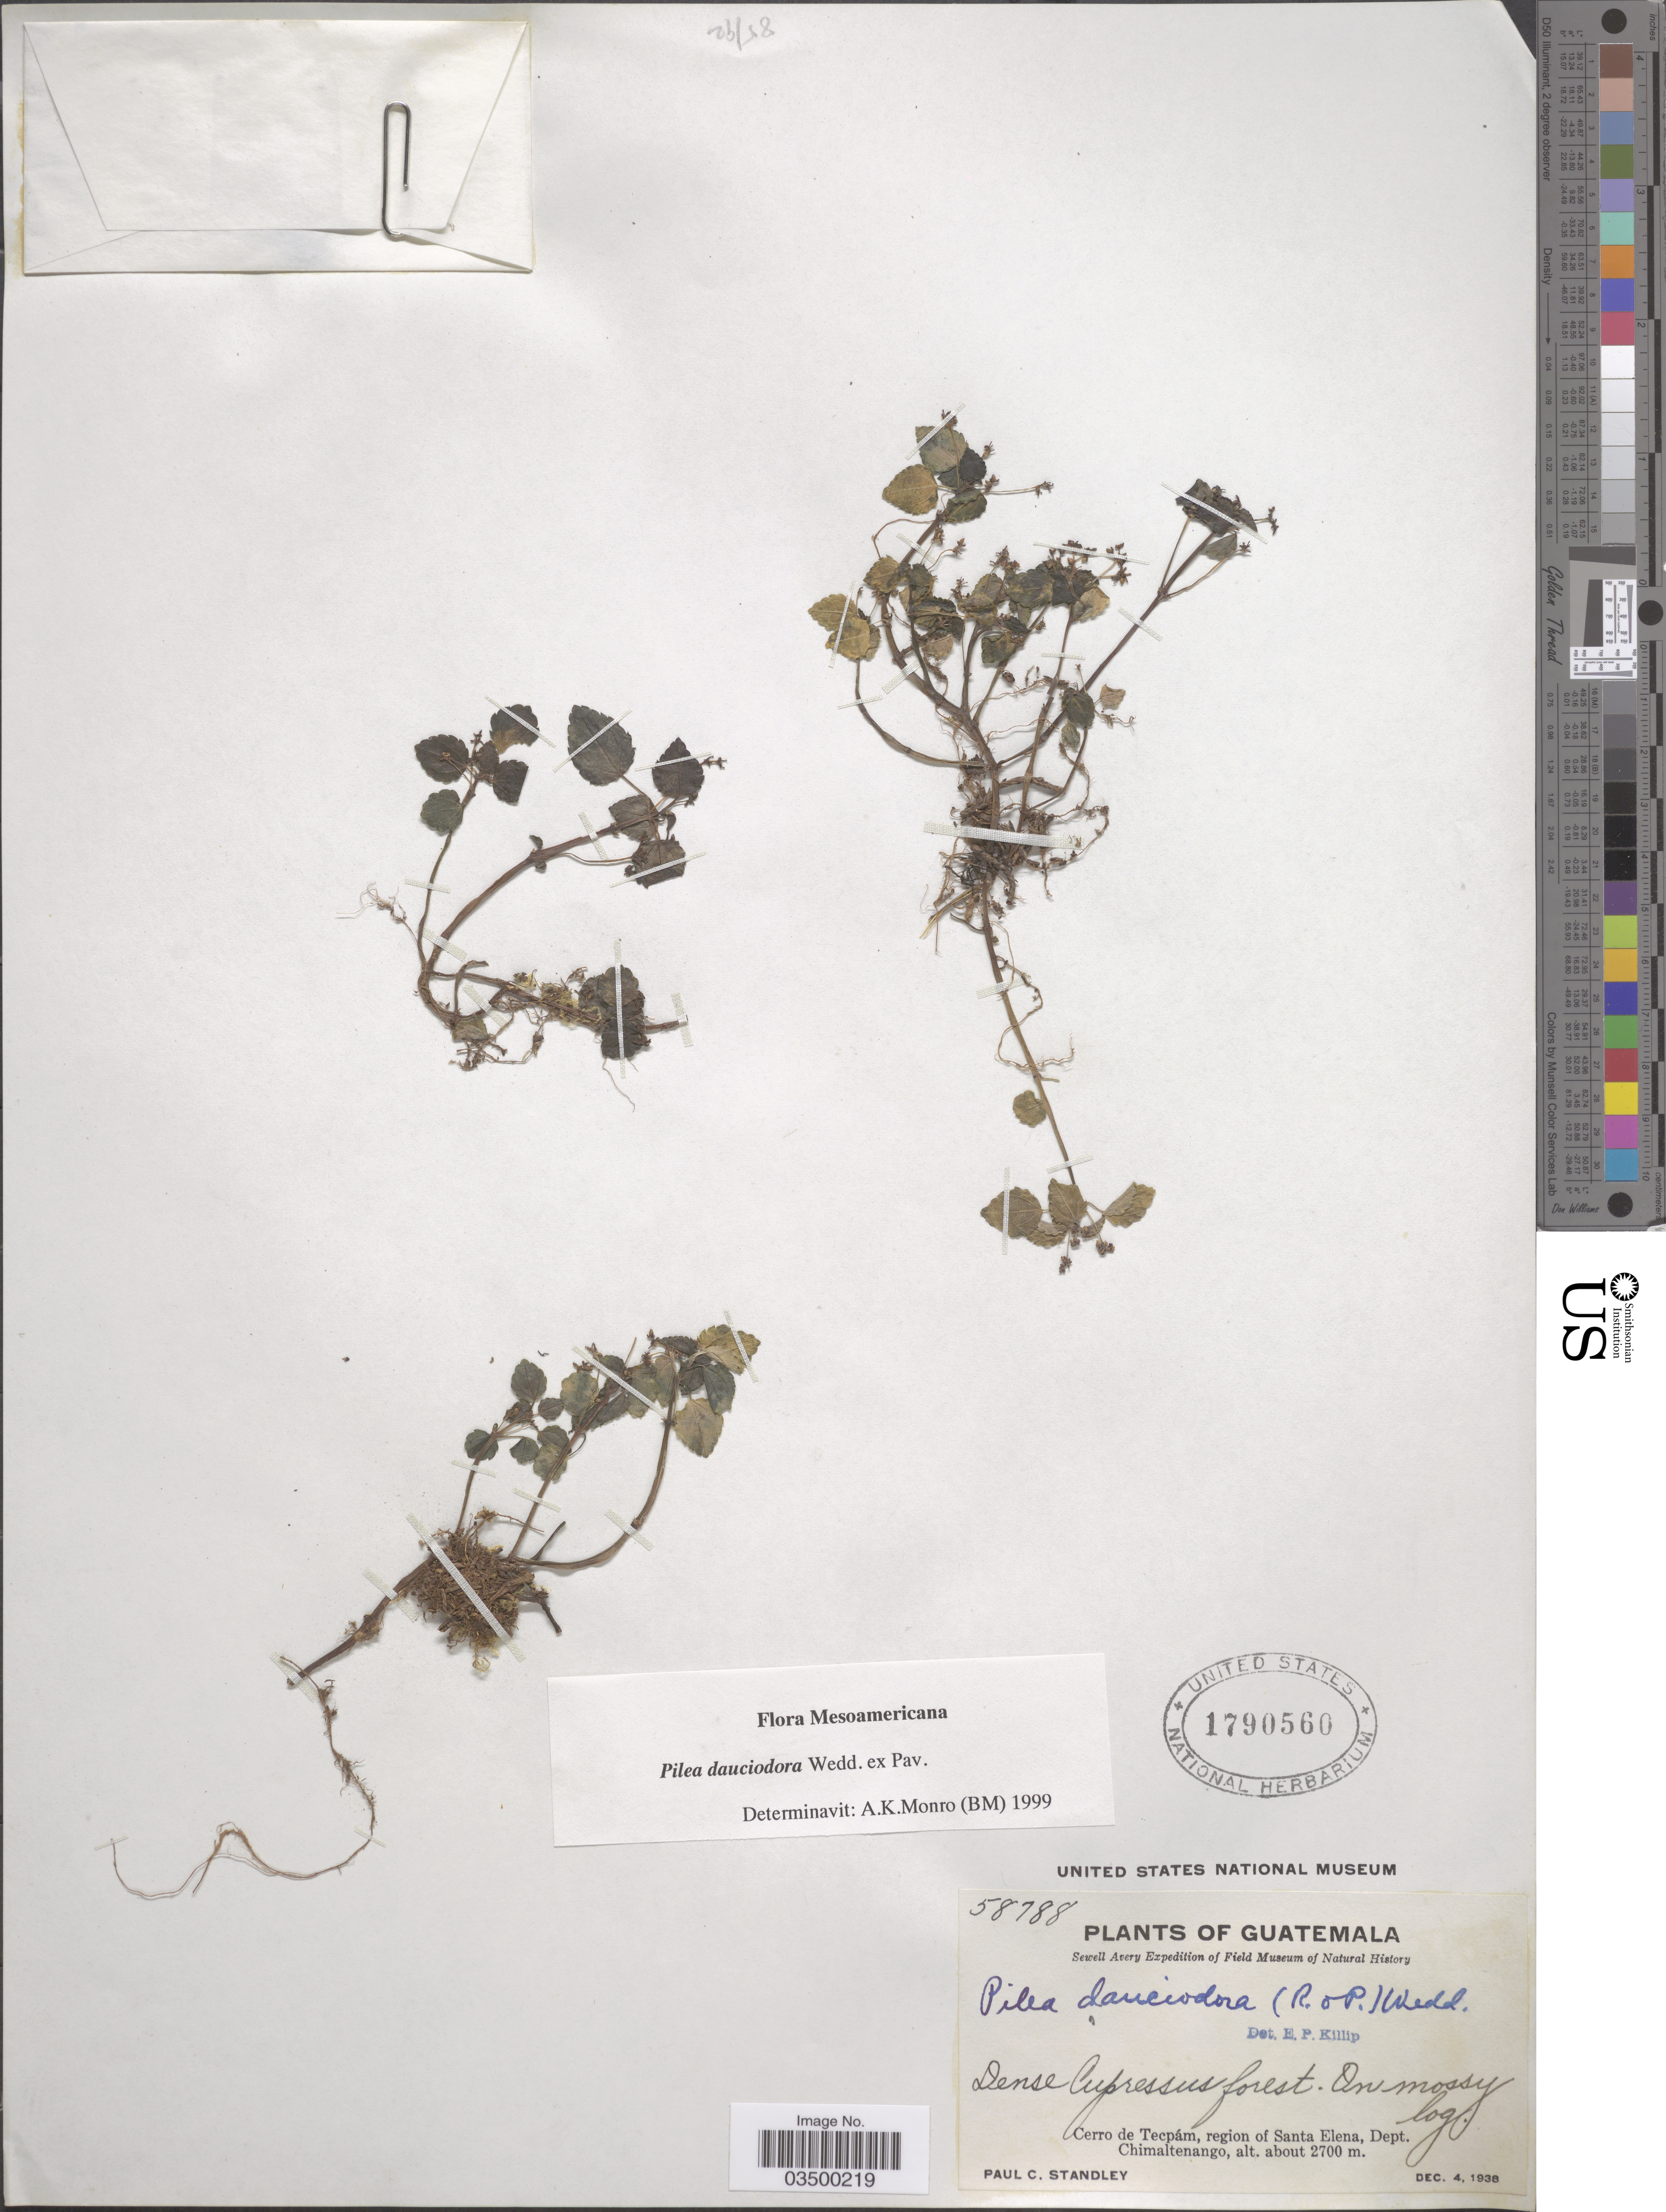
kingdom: Plantae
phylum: Tracheophyta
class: Magnoliopsida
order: Rosales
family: Urticaceae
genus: Pilea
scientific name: Pilea dauciodora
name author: Pav. ex Wedd.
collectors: P. C. Standley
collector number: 58788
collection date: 1938-12-04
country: Guatemala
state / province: Chimaltenango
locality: Cerro de Tecpám, region of Santa Elena, Dept. Chimaltenango.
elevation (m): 2700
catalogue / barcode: US 1790560